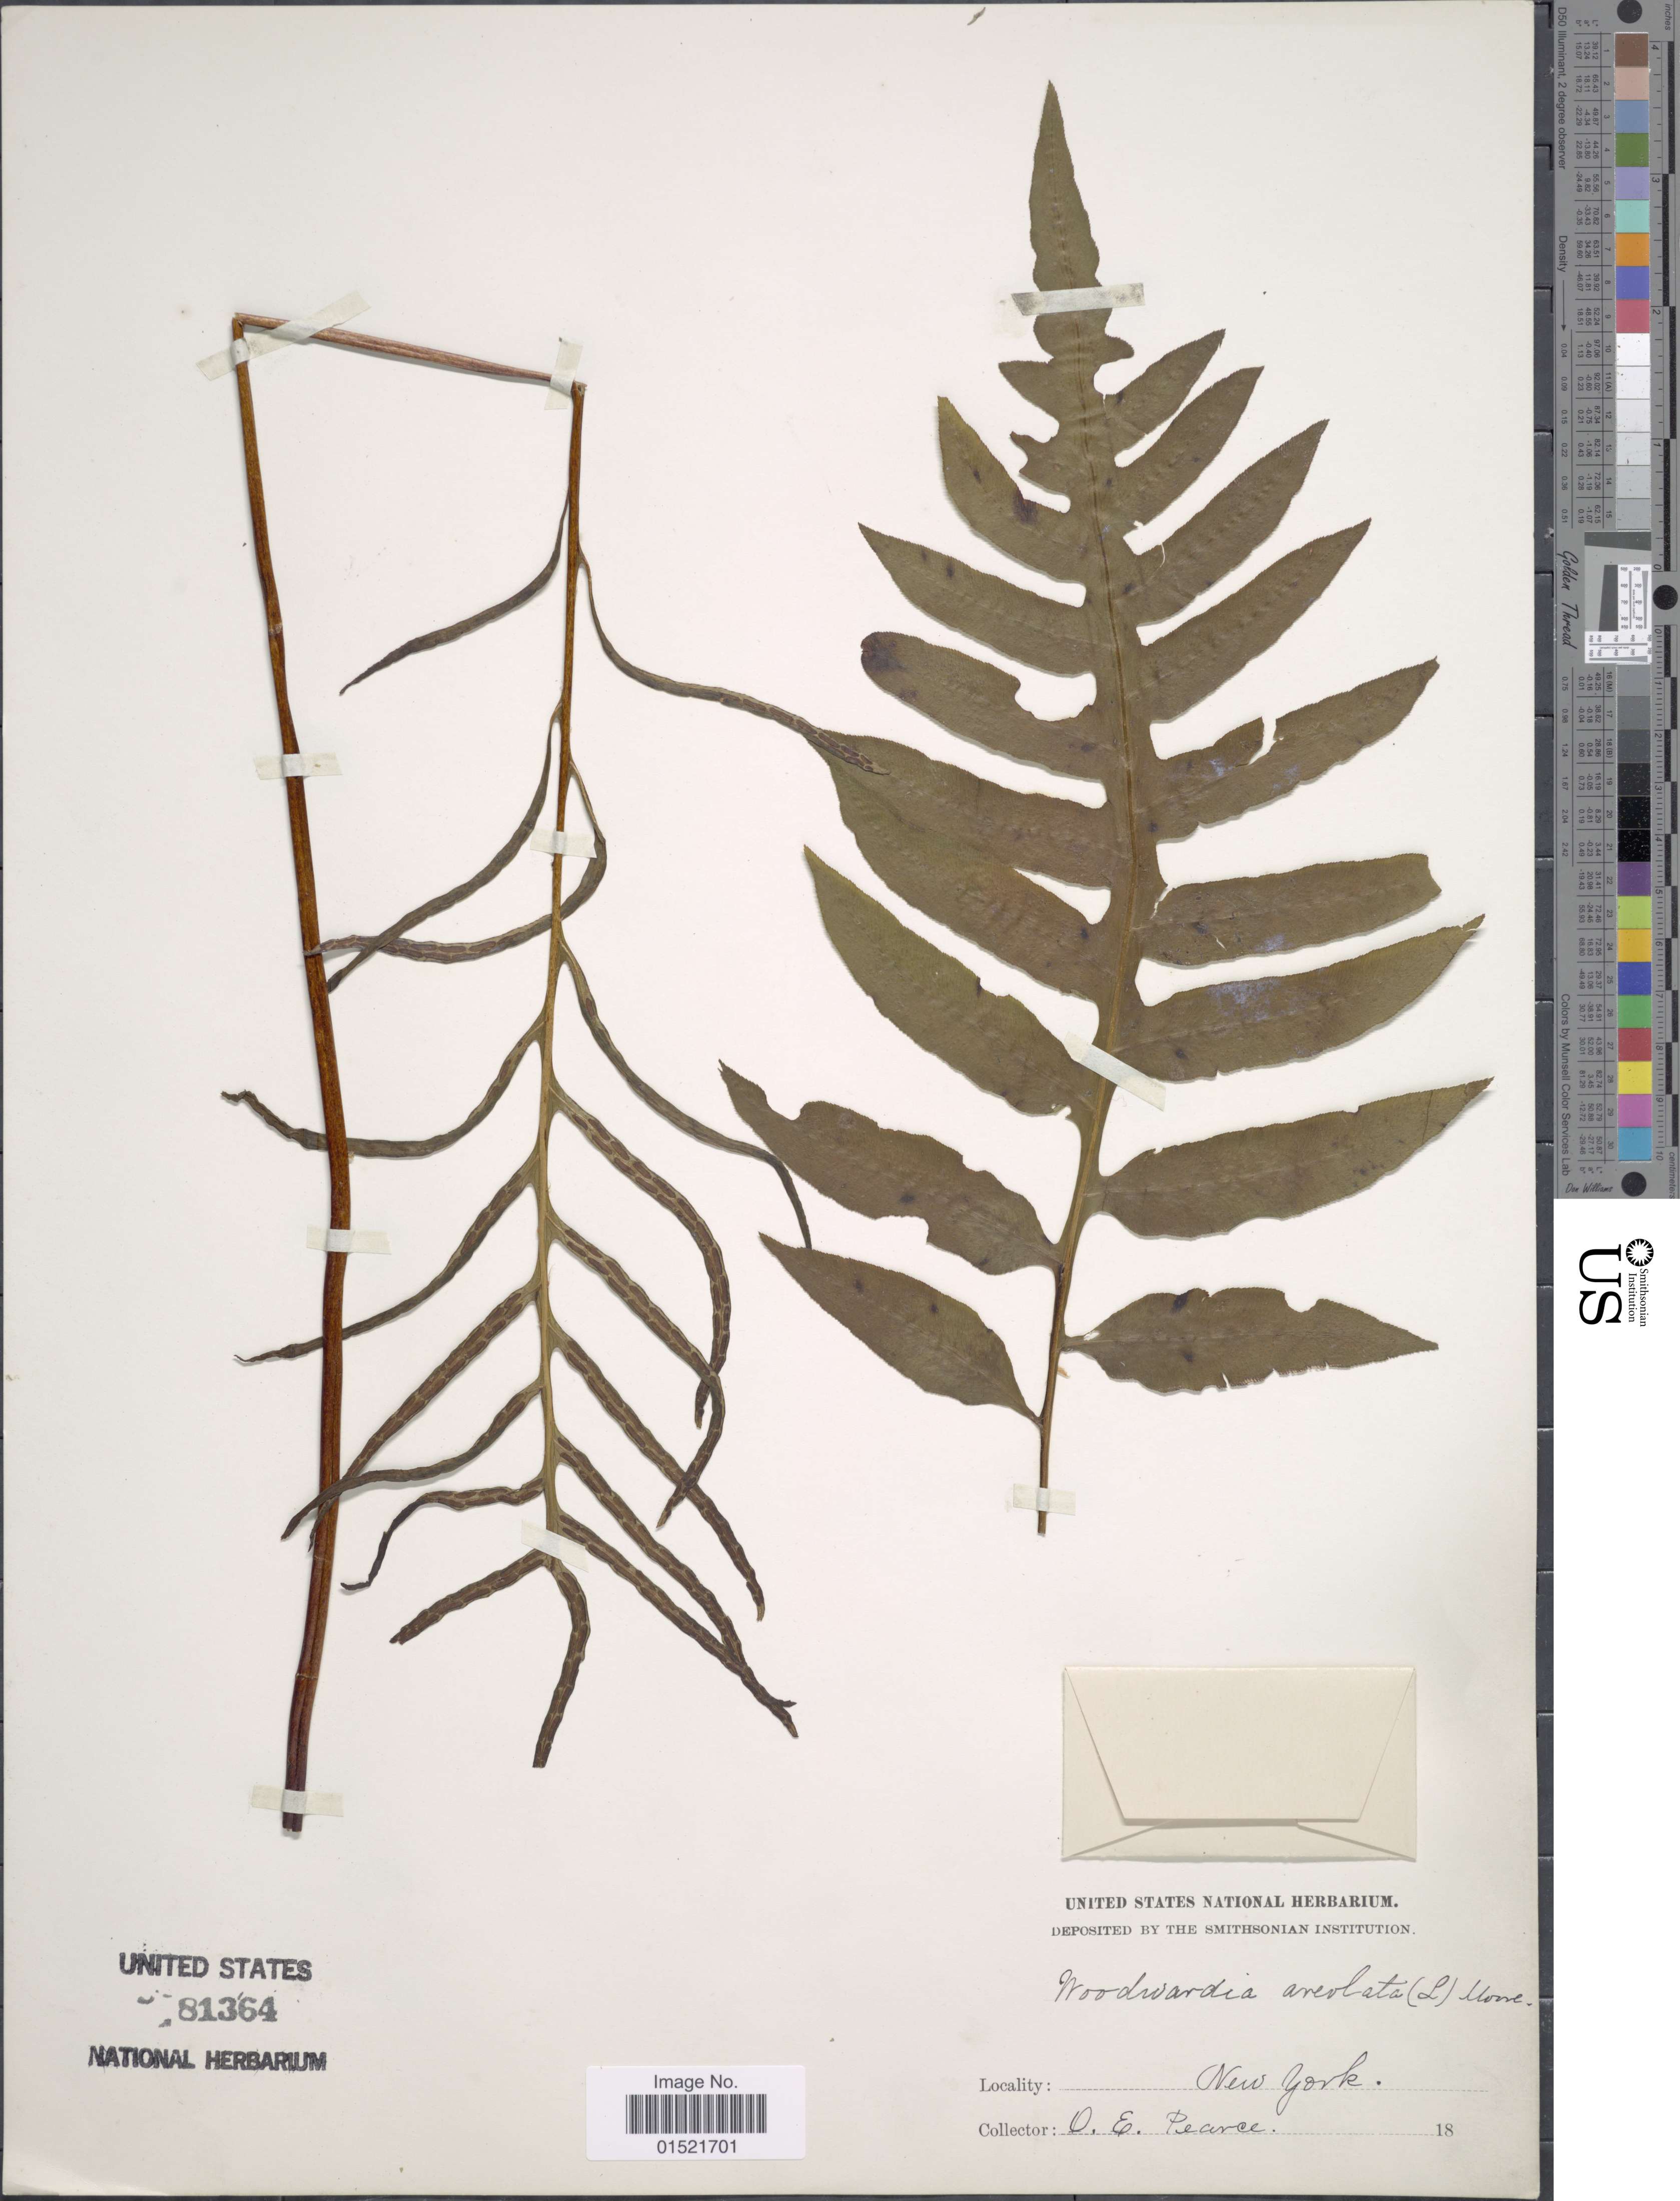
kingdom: Plantae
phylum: Tracheophyta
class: Polypodiopsida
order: Polypodiales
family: Blechnaceae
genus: Woodwardia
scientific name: Woodwardia areolata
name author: (L.) T. Moore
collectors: O. E. Pearce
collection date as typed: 18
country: United States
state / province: New York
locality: New York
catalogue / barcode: US 81364